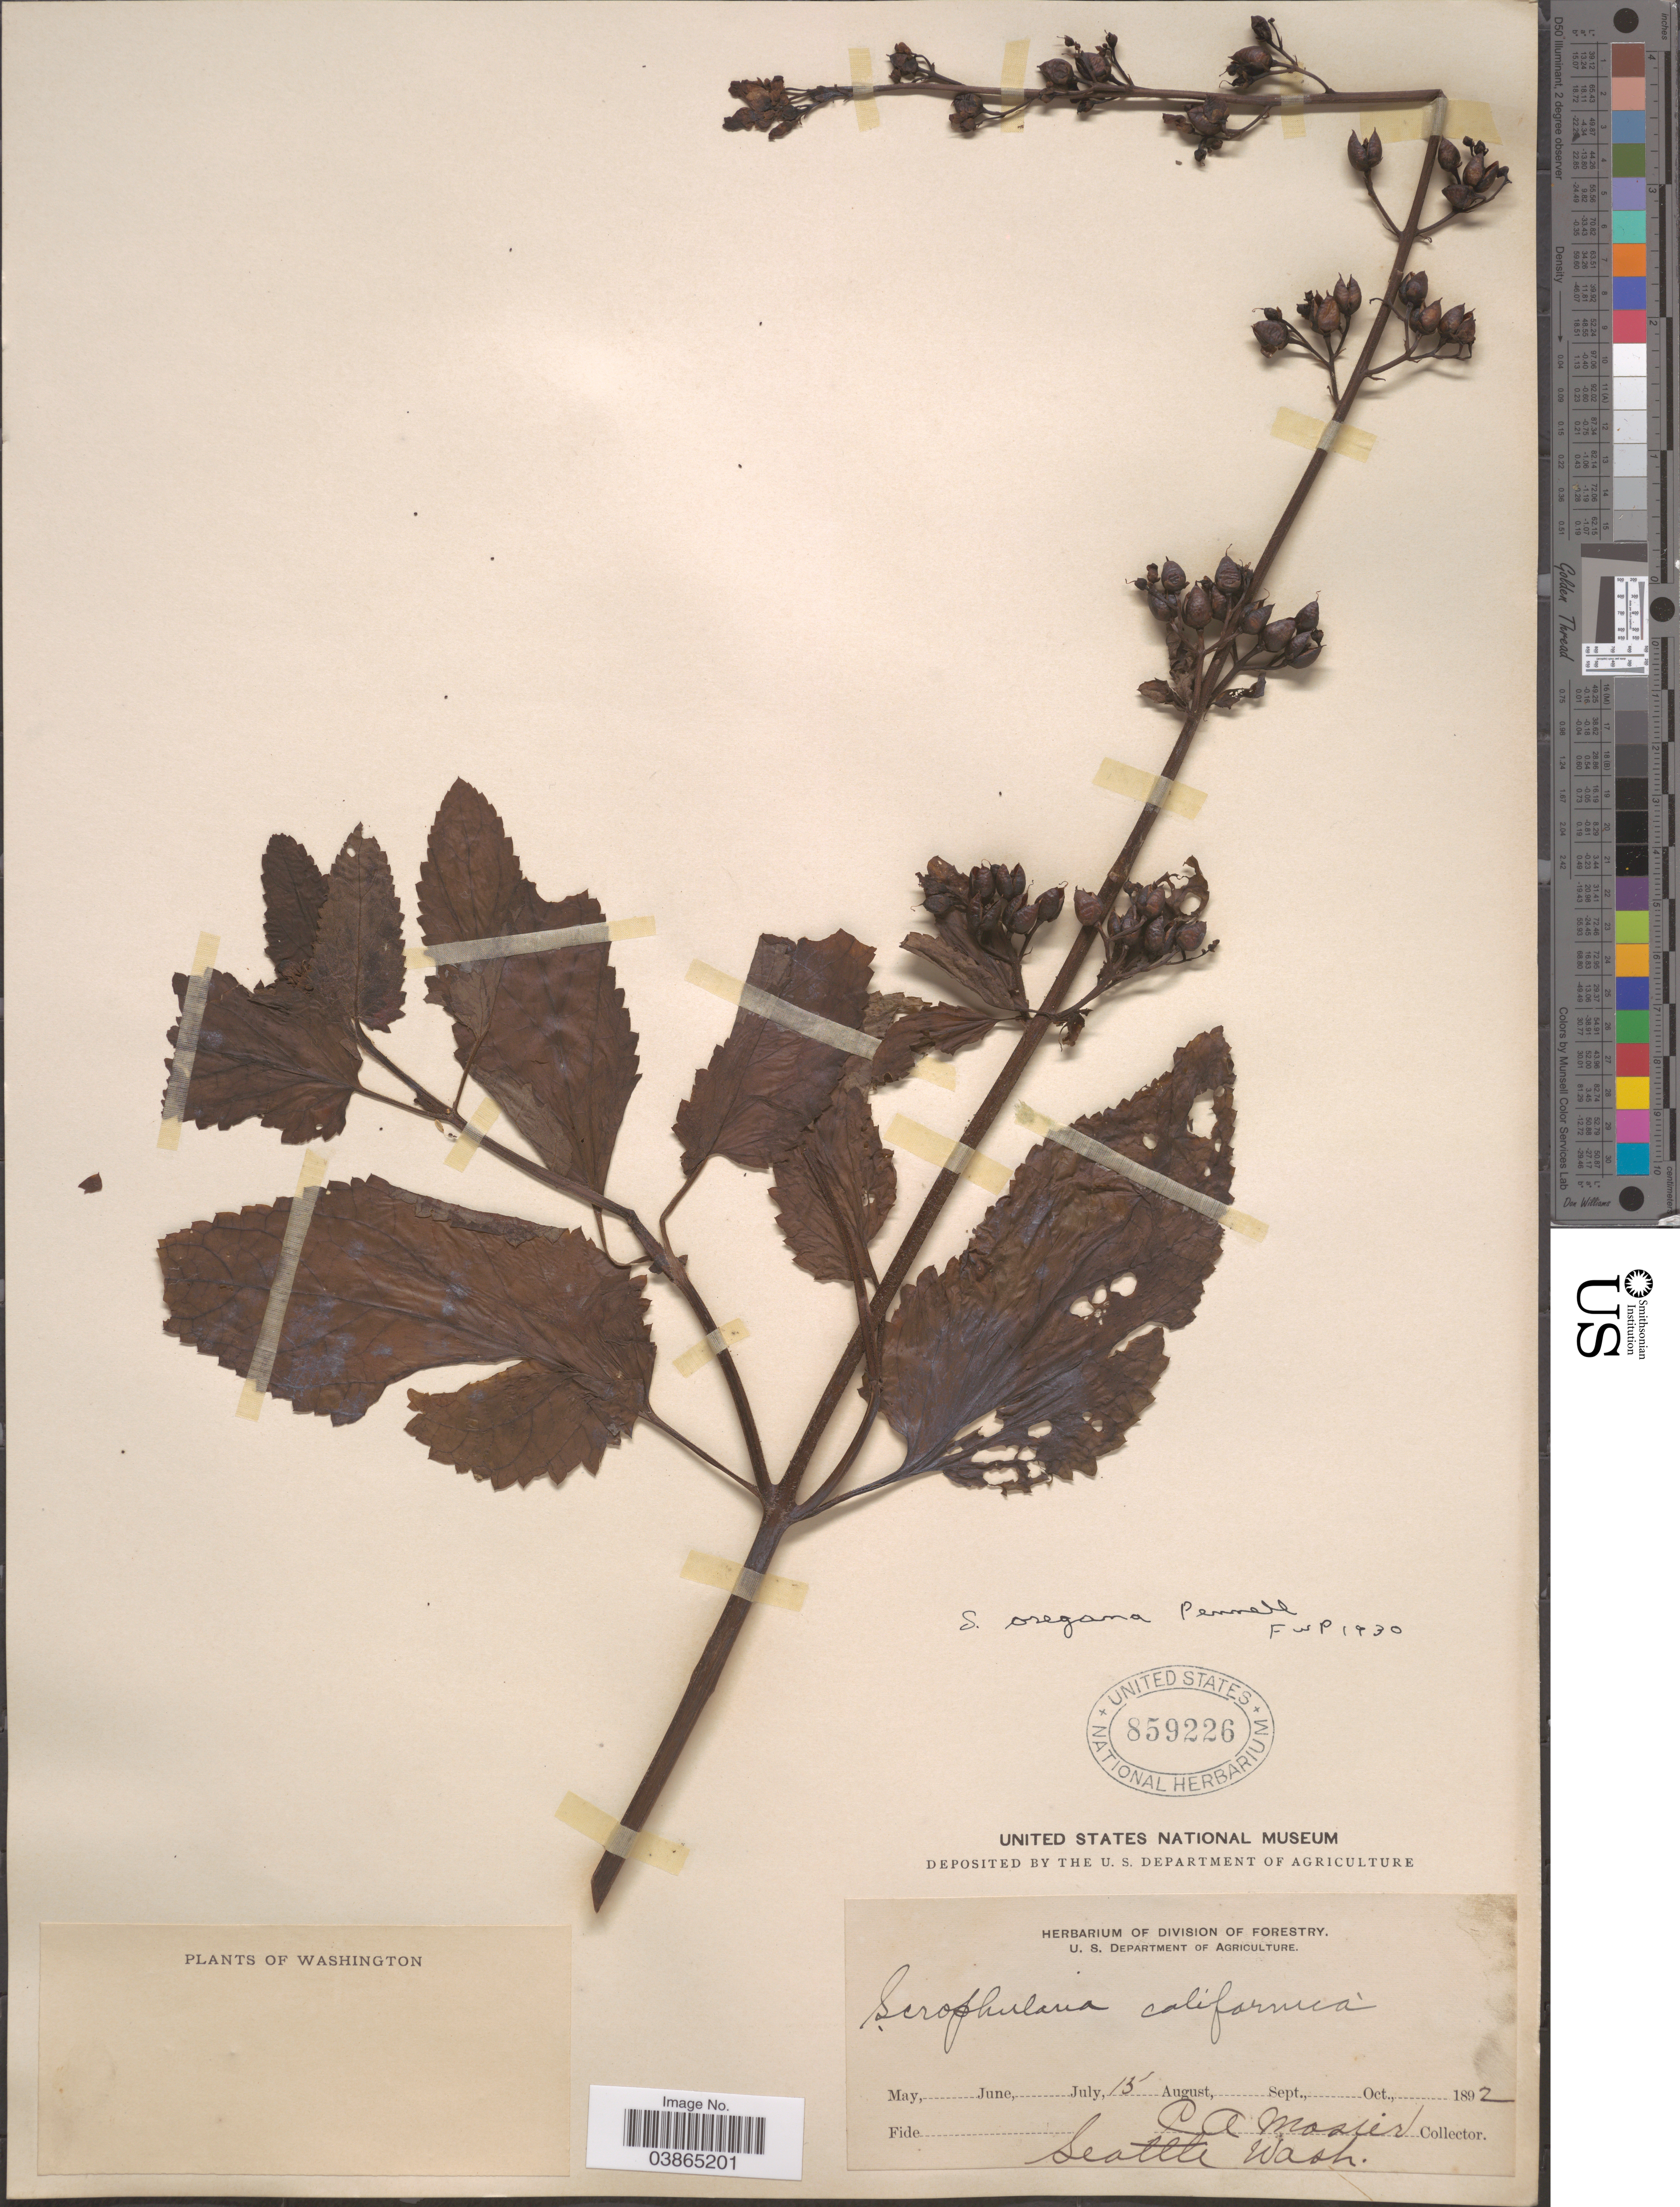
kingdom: Plantae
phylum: Tracheophyta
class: Magnoliopsida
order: Lamiales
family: Scrophulariaceae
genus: Scrophularia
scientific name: Scrophularia oregana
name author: Pennell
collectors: C. A. Mosier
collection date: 1892-07-15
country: United States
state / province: Washington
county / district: King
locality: Seattle.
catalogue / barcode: US 859226